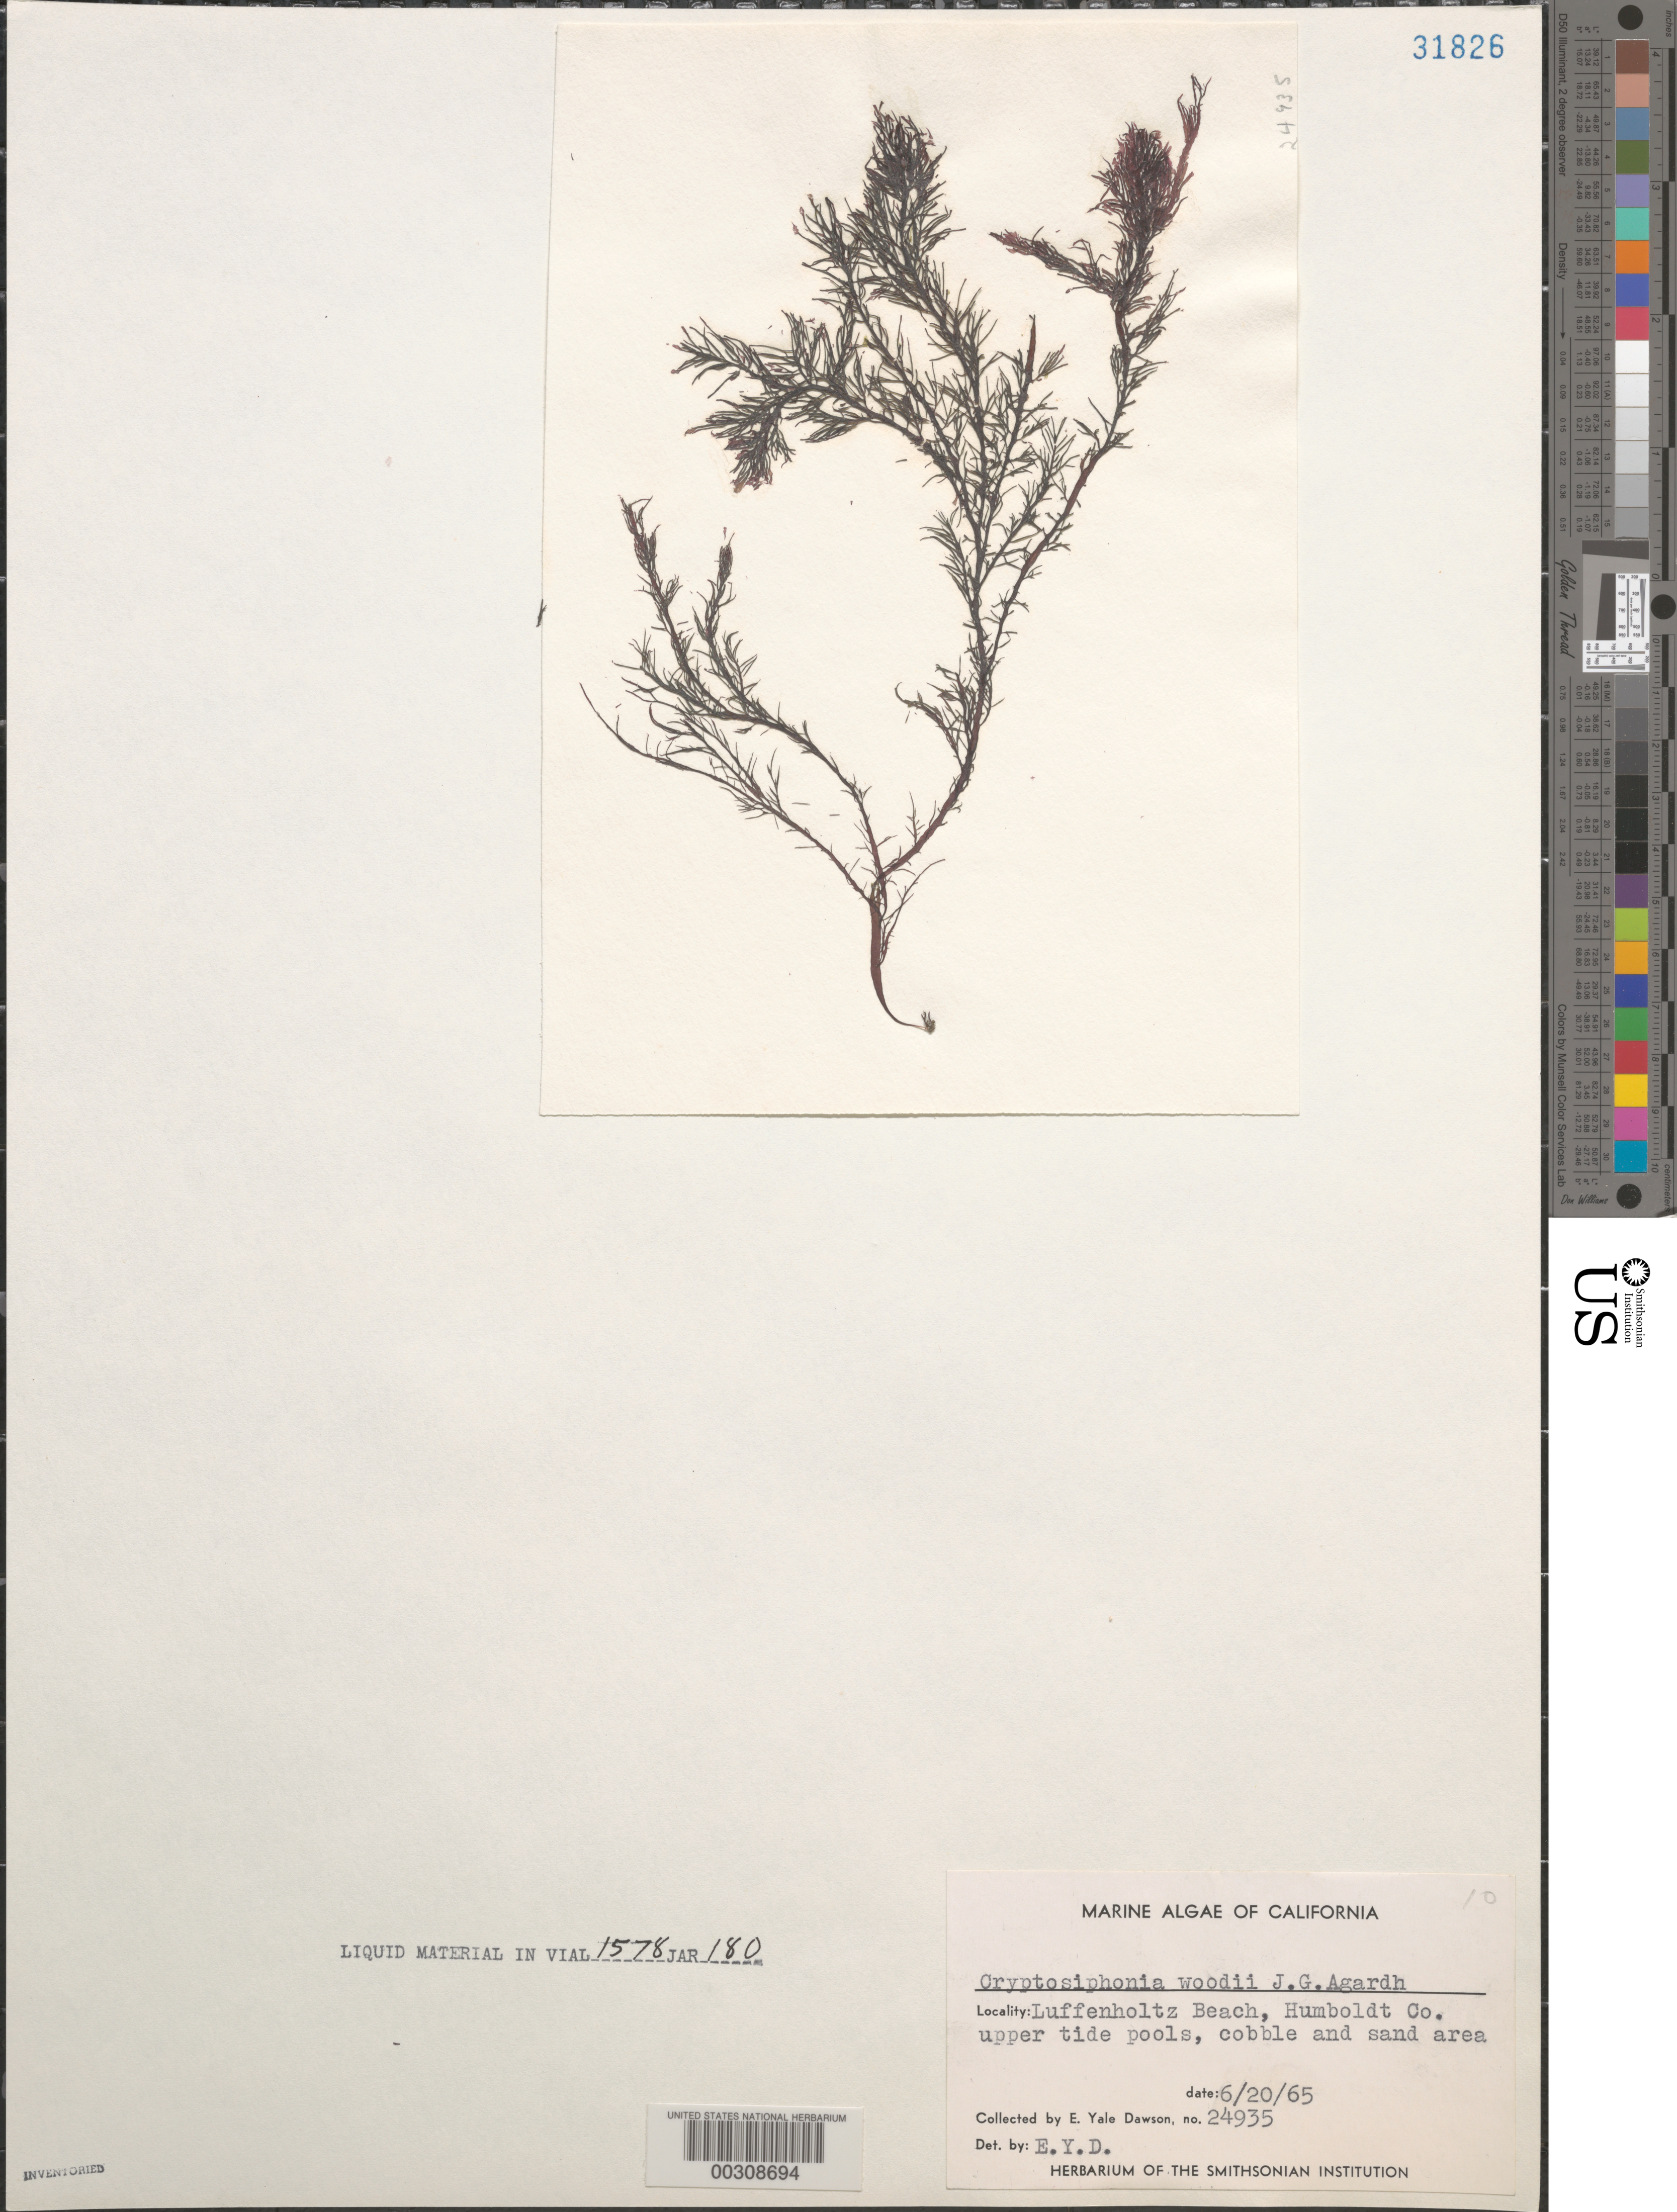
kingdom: Plantae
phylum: Rhodophyta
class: Florideophyceae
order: Gigartinales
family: Dumontiaceae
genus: Cryptosiphonia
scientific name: Cryptosiphonia woodii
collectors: E. Y. Dawson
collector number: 24935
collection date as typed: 20 Jun 65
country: United States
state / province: California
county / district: Humboldt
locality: Luffenholtz Beach, Humboldt Co. upper tide pools, cobble and sand area.